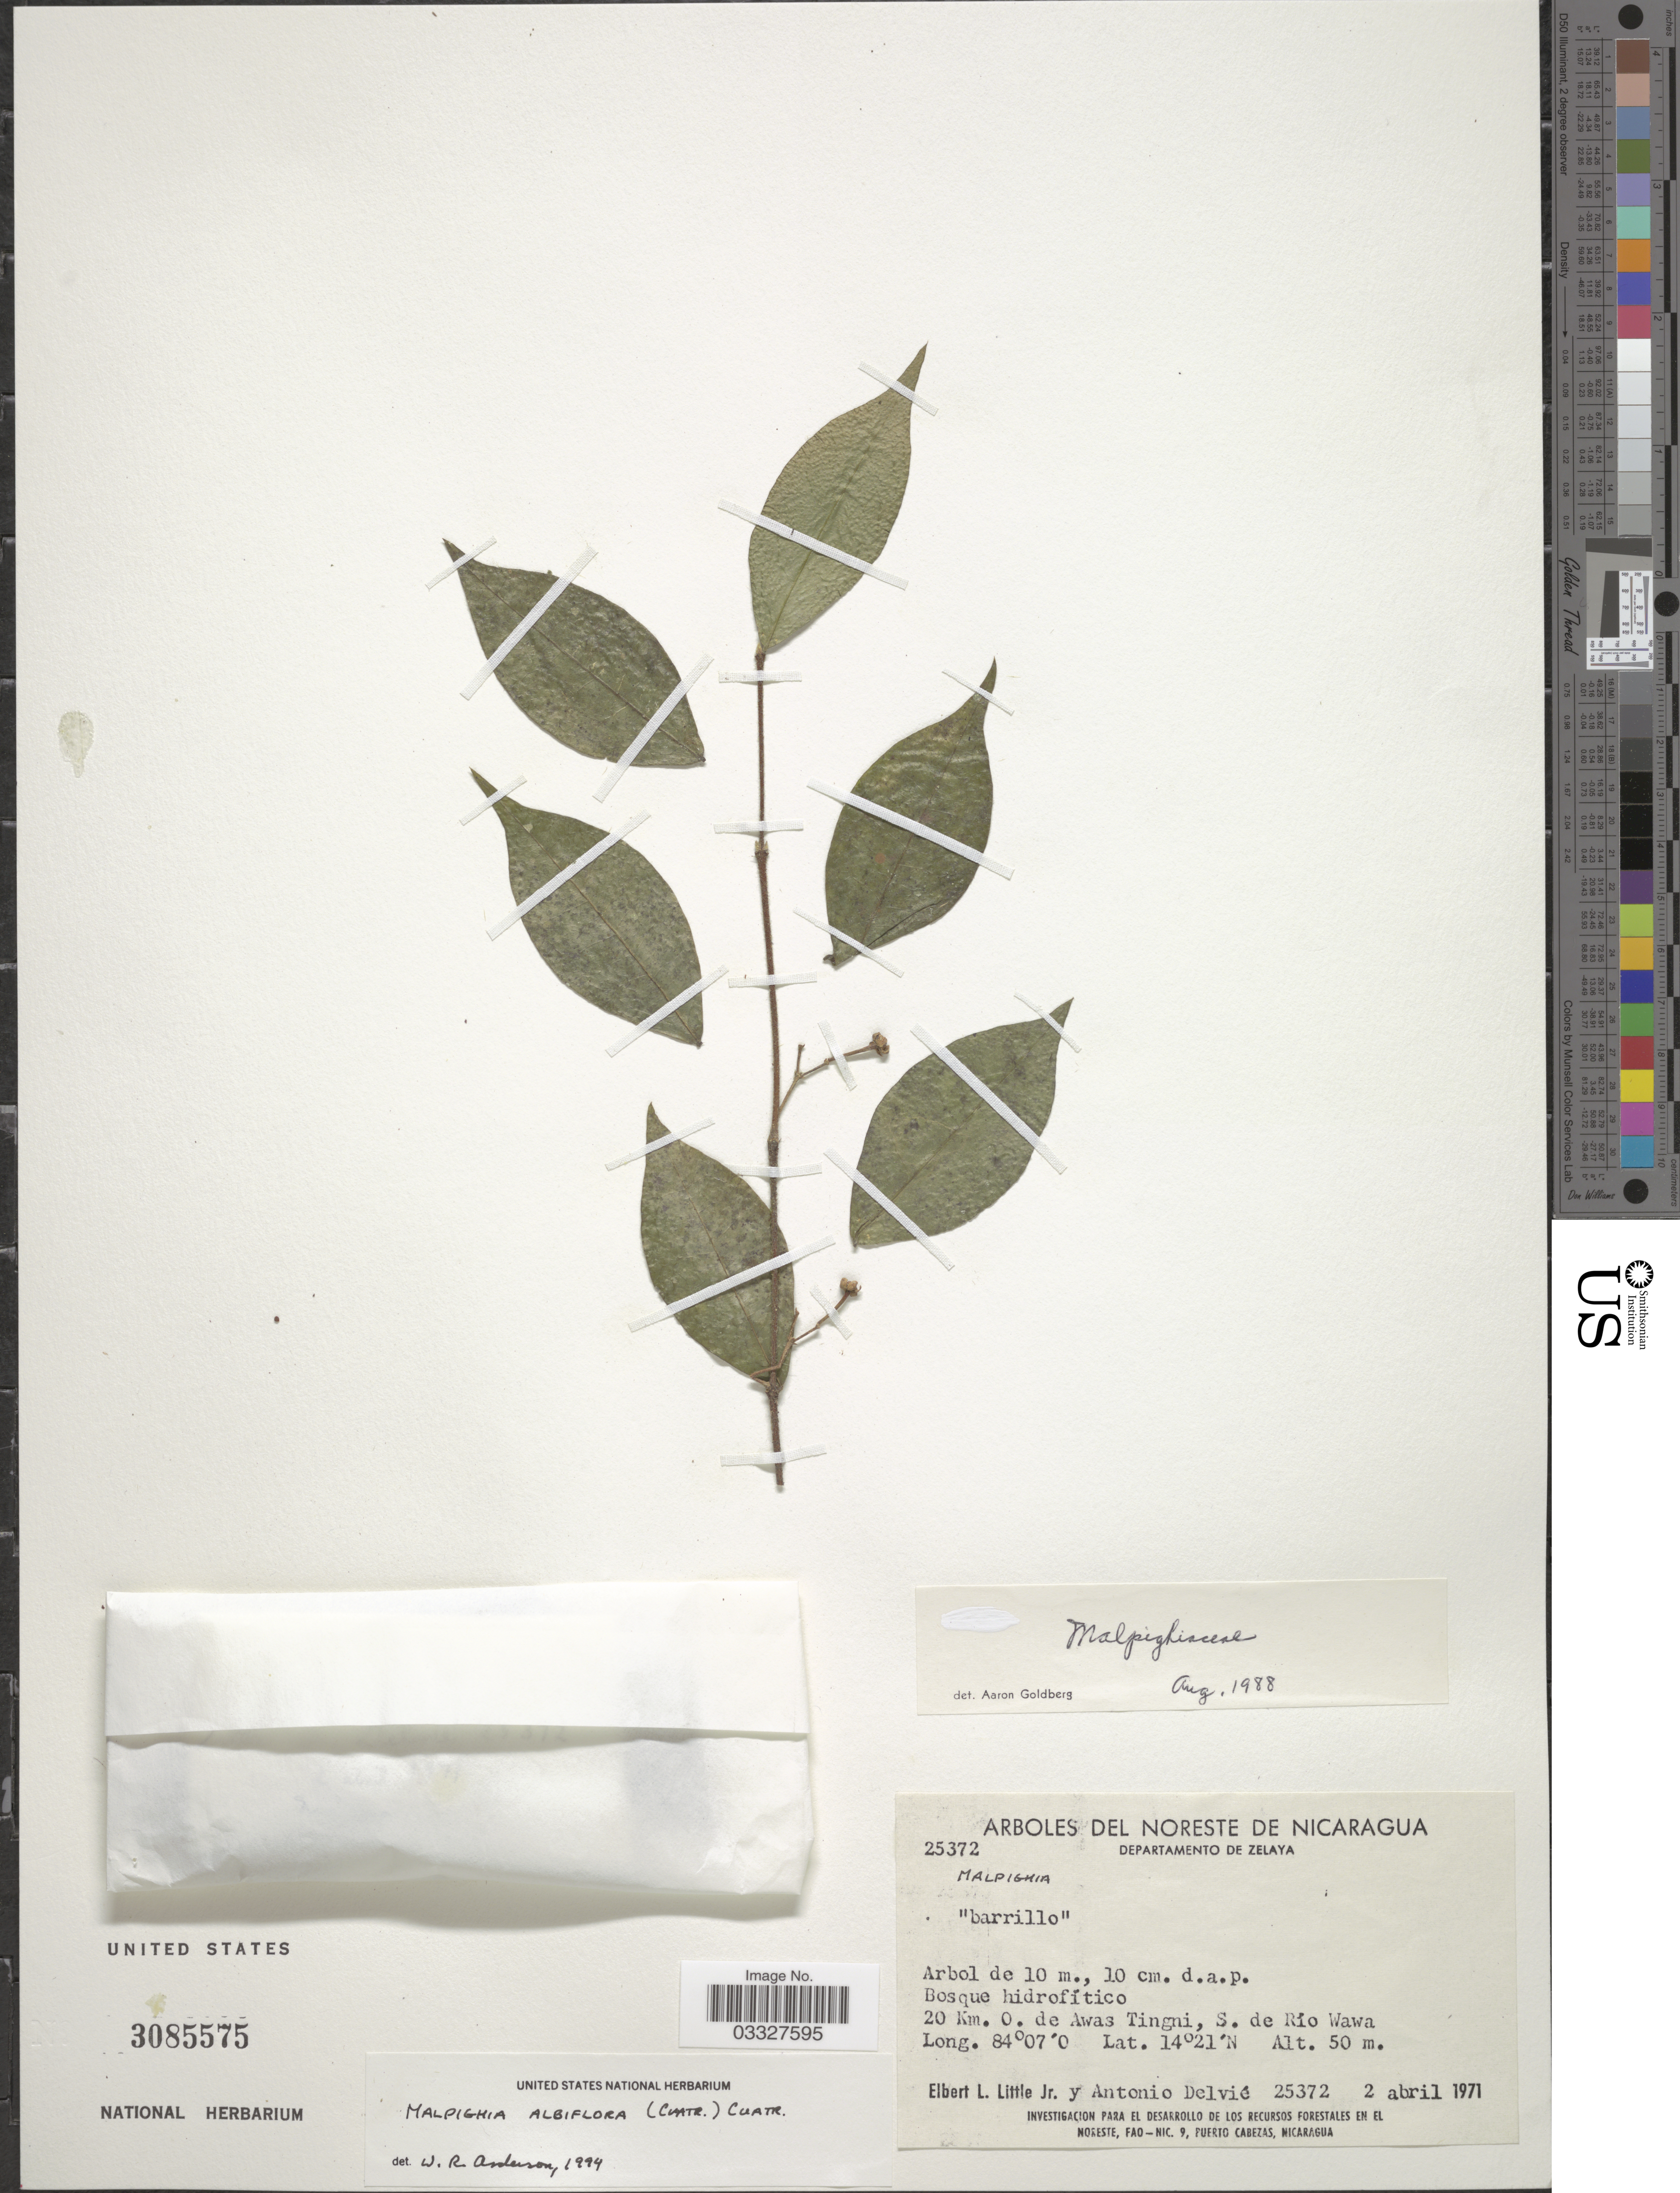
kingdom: Plantae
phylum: Tracheophyta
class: Magnoliopsida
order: Malpighiales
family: Malpighiaceae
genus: Malpighia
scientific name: Malpighia albiflora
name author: (Cuatrec.) Cuatrec.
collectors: E. L. Little & A. Delvié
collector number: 25372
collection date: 1971-04-02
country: Nicaragua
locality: Noreste de Nicaragua. Departamento de Zelaya. 20 Km. O. de Awas Tingni, S. de Río Wawa.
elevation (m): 50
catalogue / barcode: US 3085575